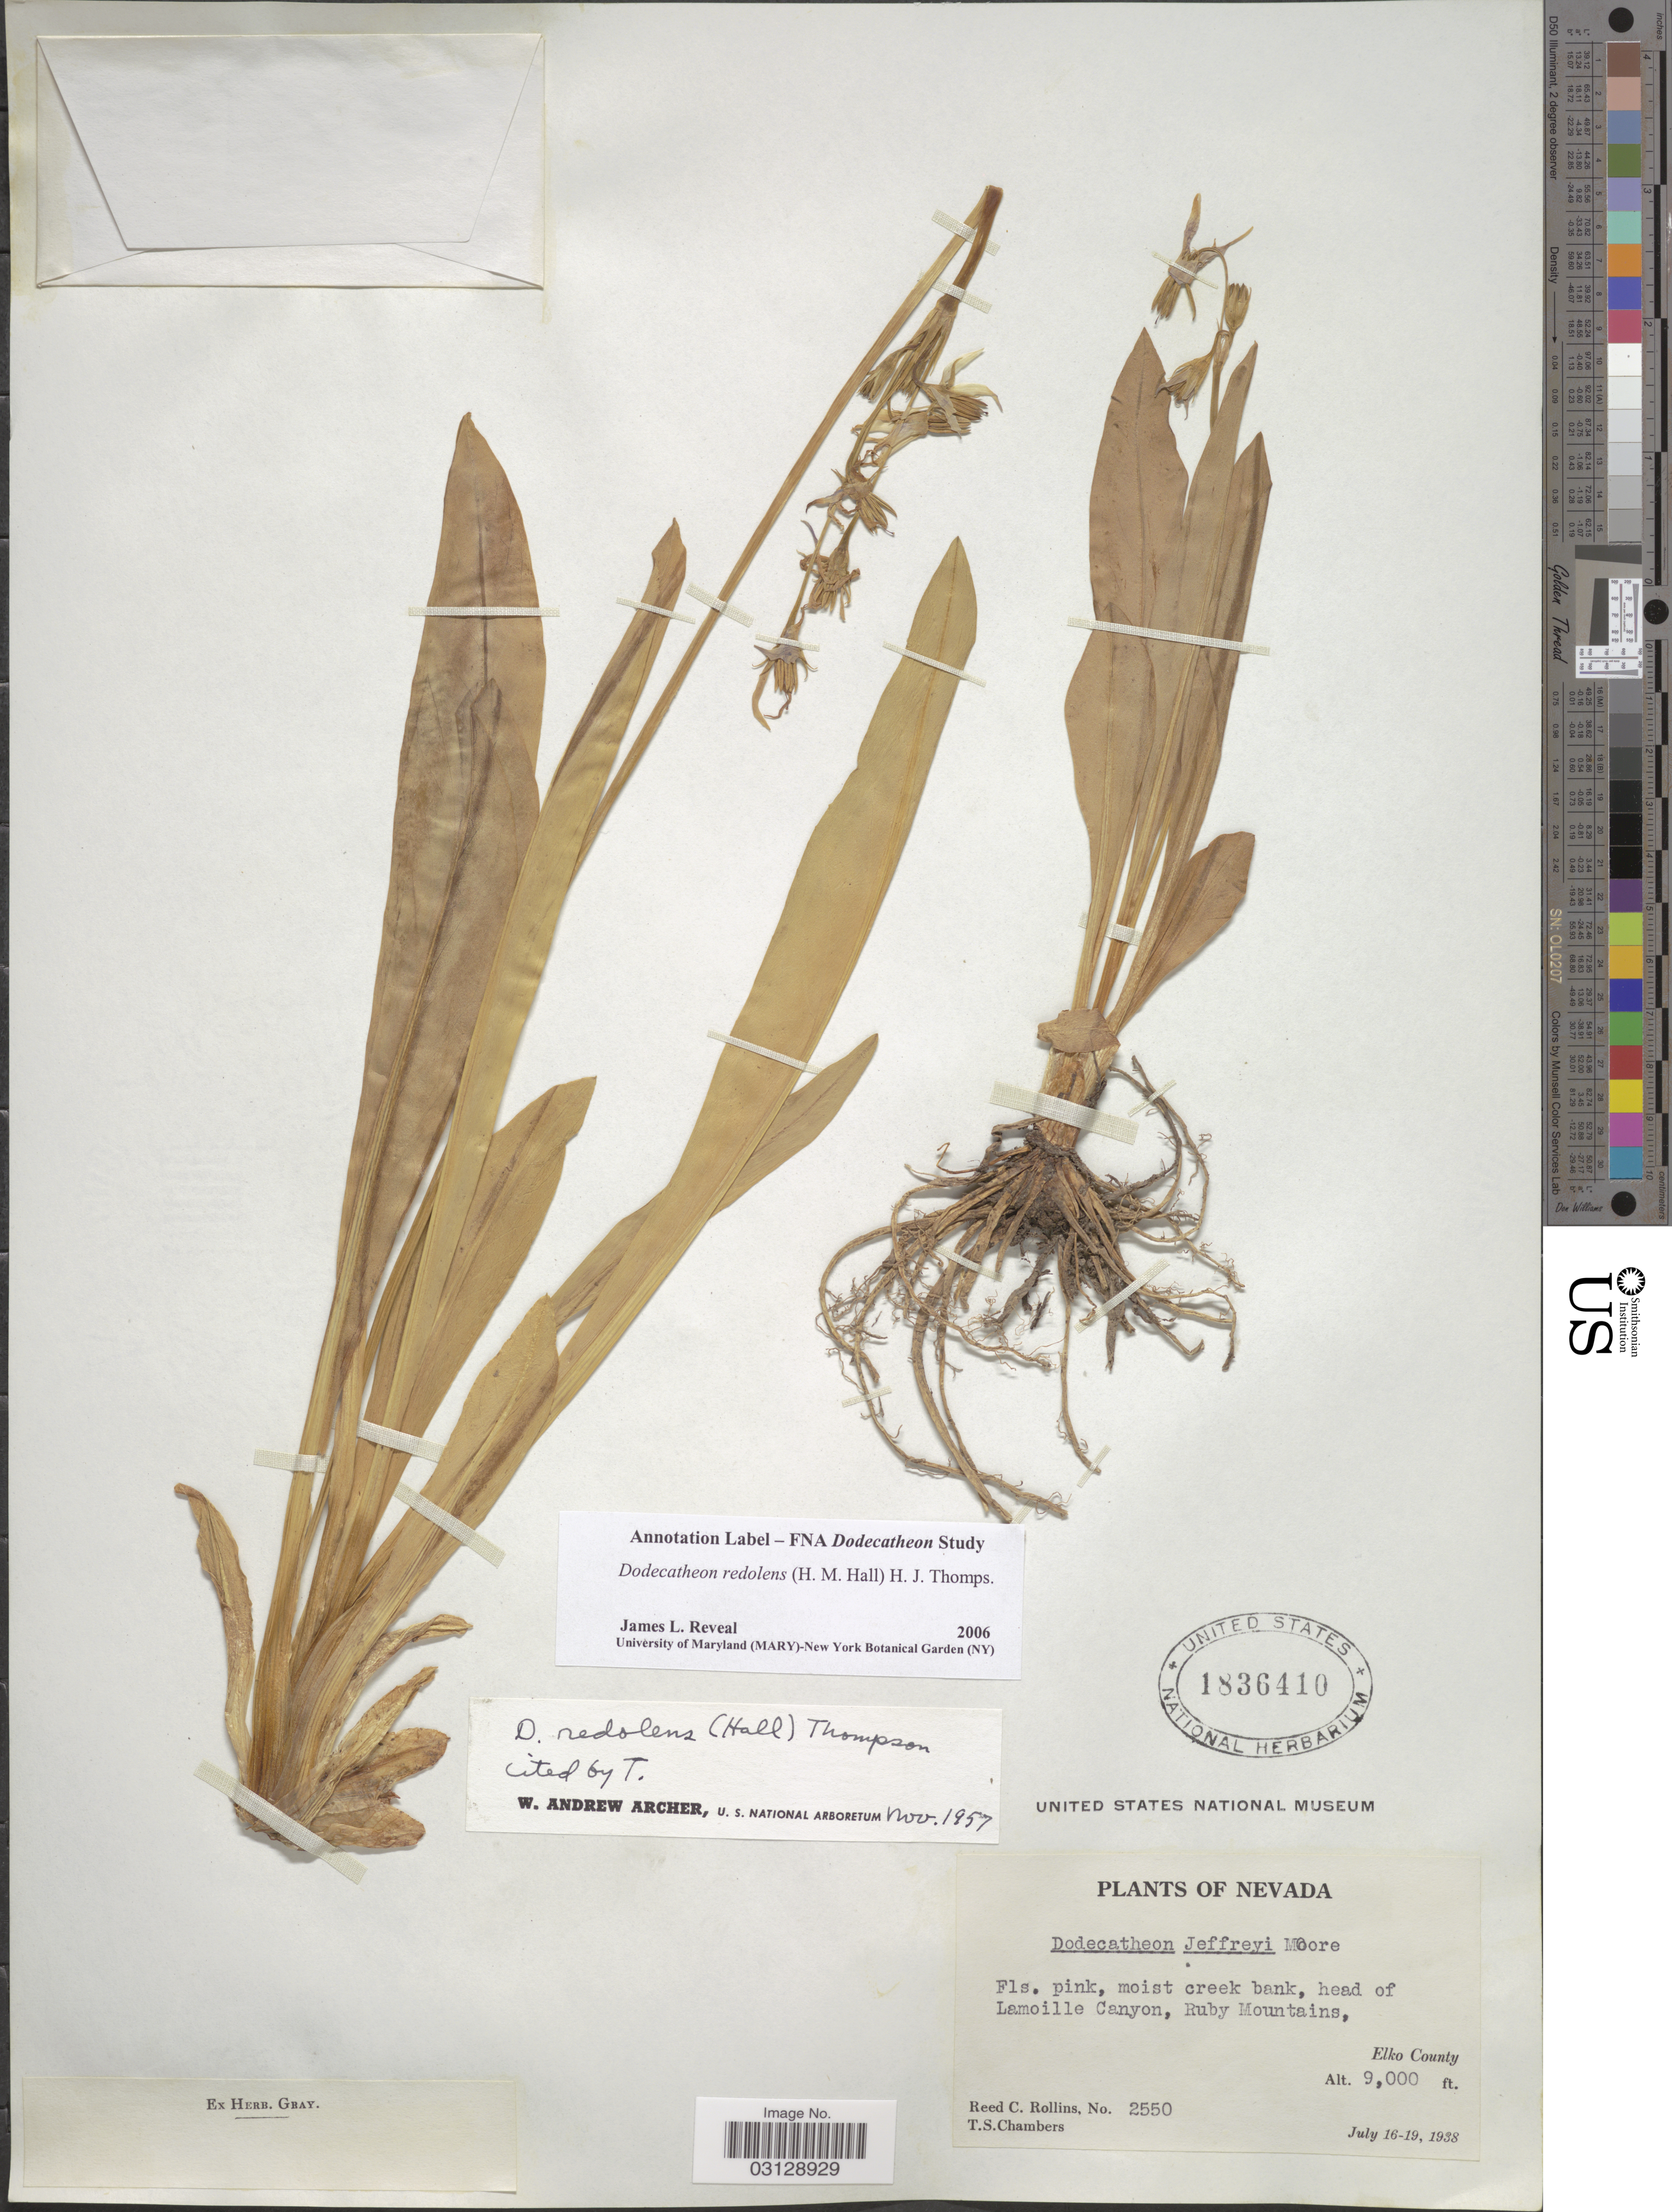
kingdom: Plantae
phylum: Tracheophyta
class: Magnoliopsida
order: Ericales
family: Primulaceae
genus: Dodecatheon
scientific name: Dodecatheon redolens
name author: (H.M. Hall) H.J. Thomps.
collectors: R. C. Rollins & T. Chambers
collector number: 2550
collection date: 1938-07-16/1938-07-19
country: United States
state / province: Nevada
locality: Moist creek bank, head of Lamoille Canyon, Ruby Mountains, Elko County.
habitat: moist creek bank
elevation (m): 2743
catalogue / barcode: US 1836410